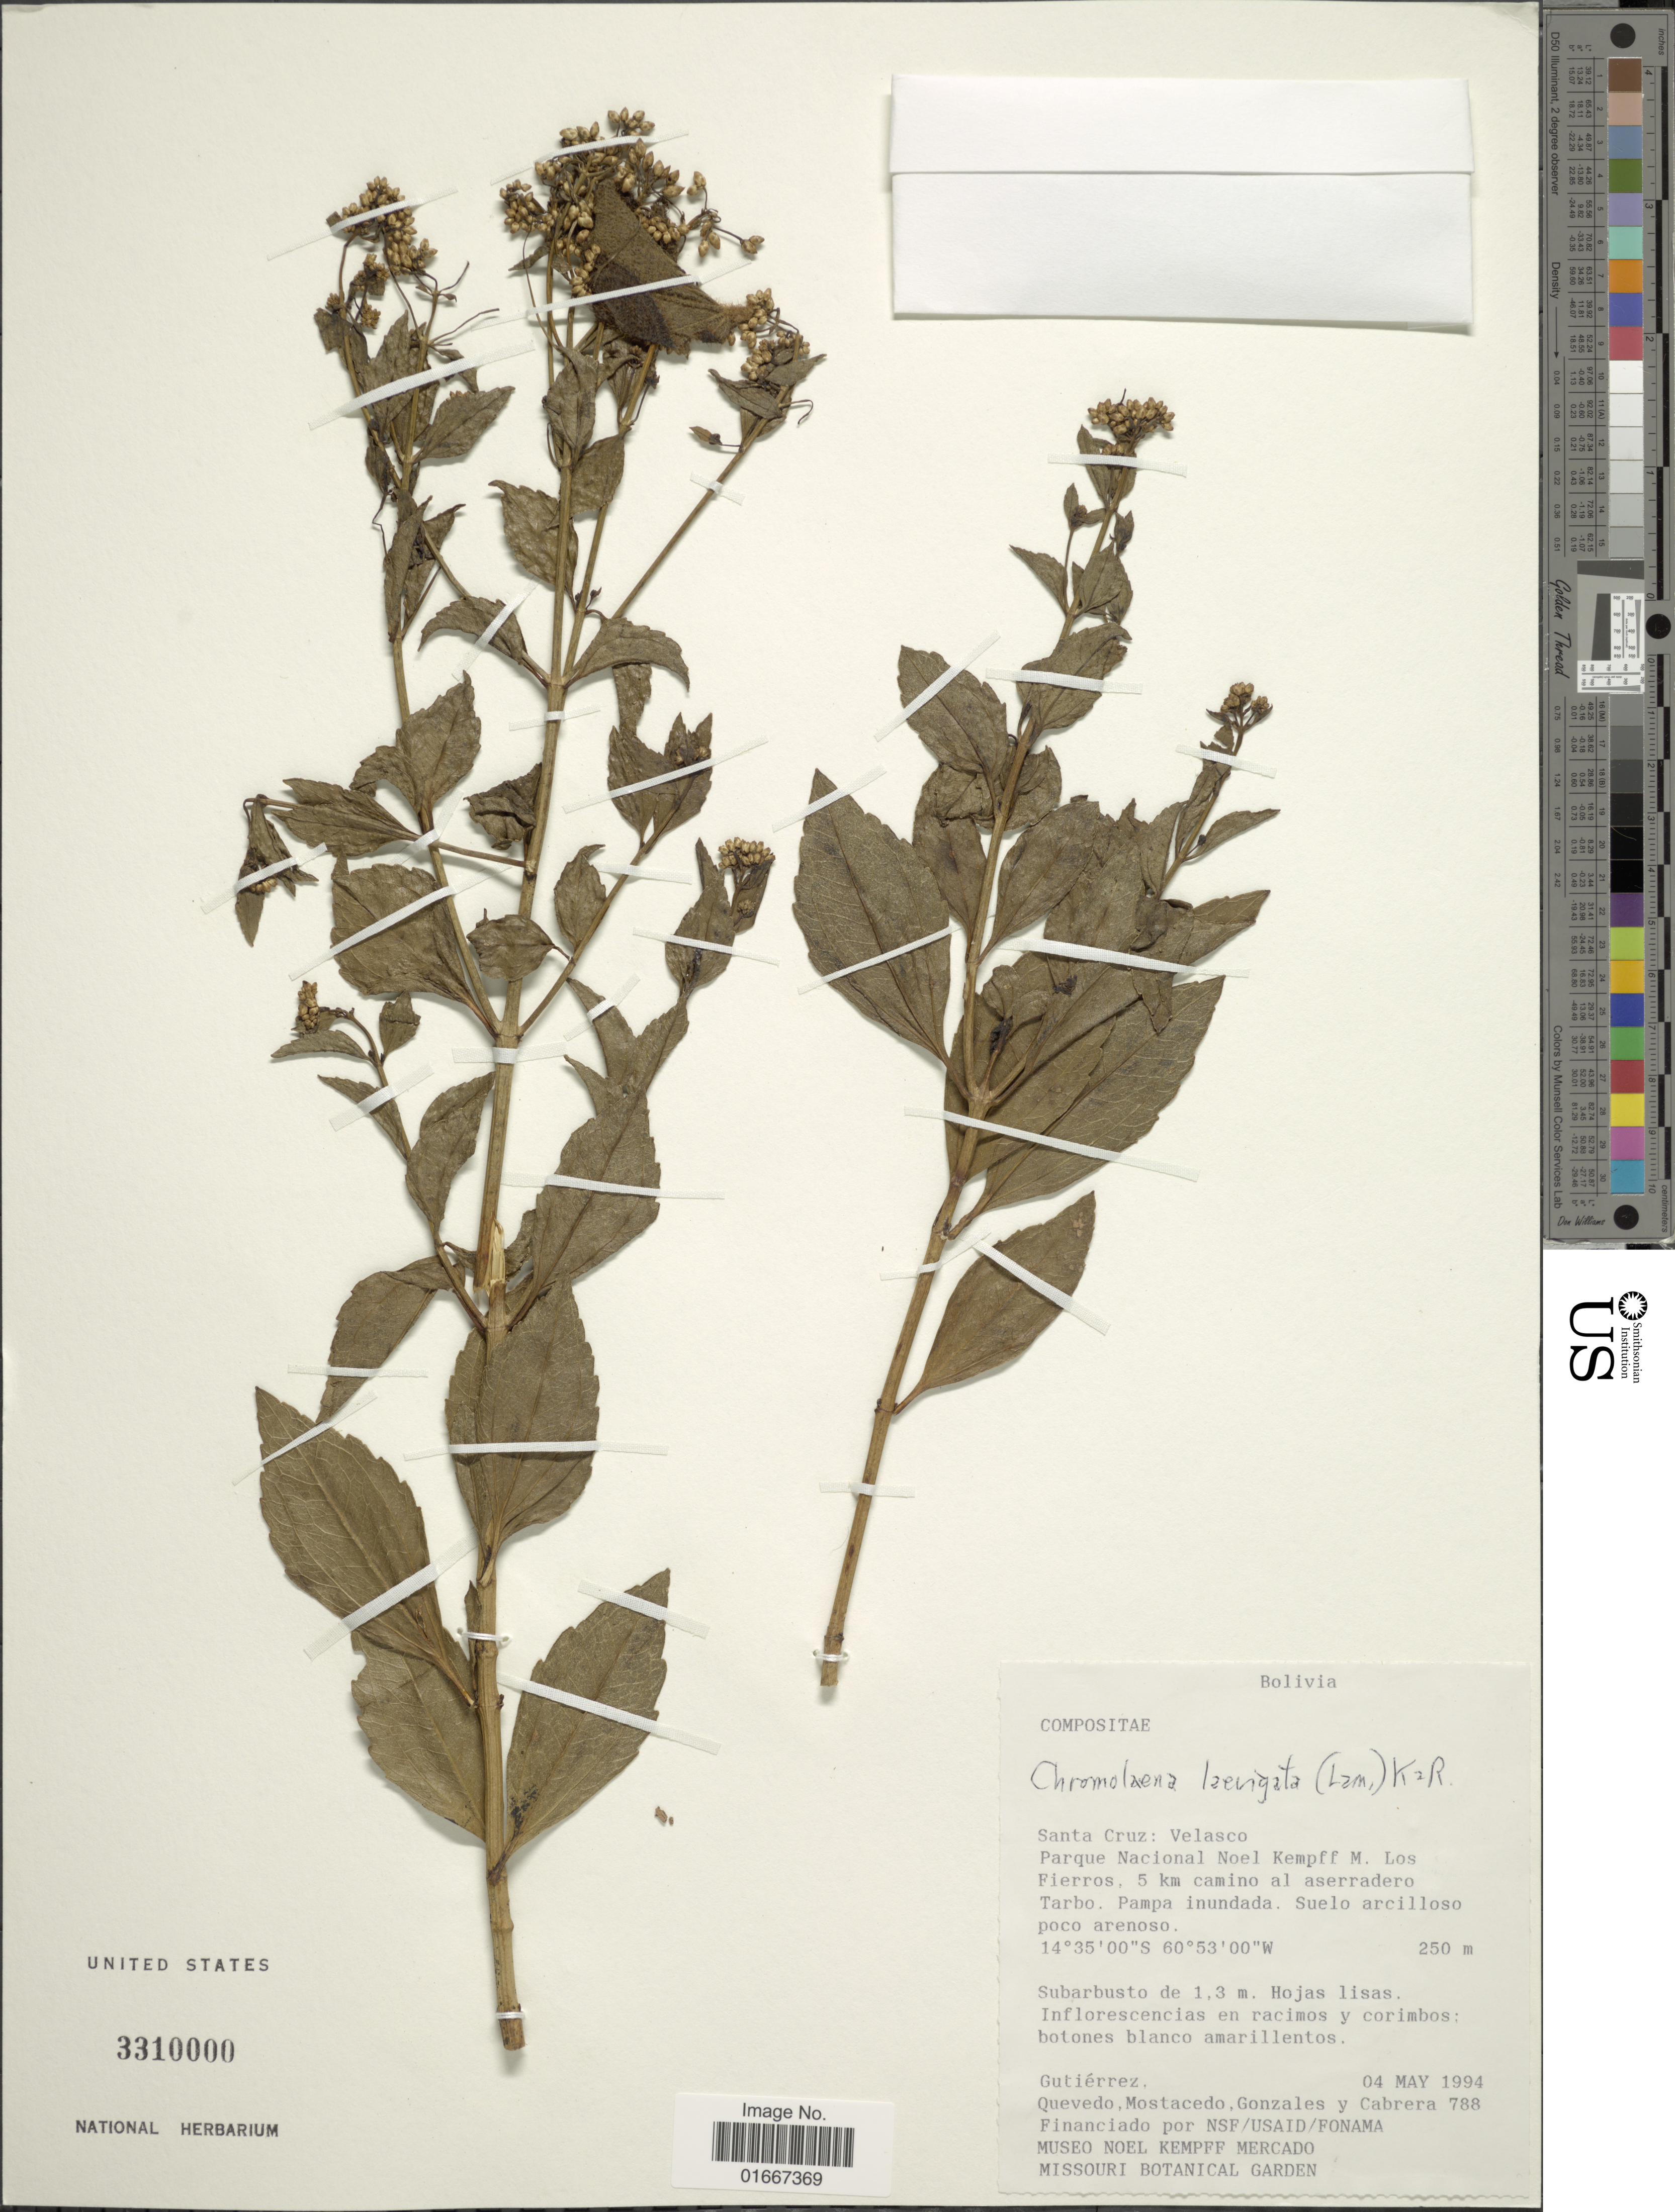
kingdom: Plantae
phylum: Tracheophyta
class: Magnoliopsida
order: Asterales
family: Asteraceae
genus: Chromolaena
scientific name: Chromolaena laevigata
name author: (Lam.) R.M. King & H. Rob.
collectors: Gutiérrez, --, -- Quevedo, Mostacedo, --, Gonzales, -- & Cabrera, --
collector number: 788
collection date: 1994-05-04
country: Bolivia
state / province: Santa Cruz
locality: Velasco, Parqie Nacional Noel Kempff M. Los Fierros, 5 km camino al aserradero Tarbo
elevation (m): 250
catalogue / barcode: US 3310000